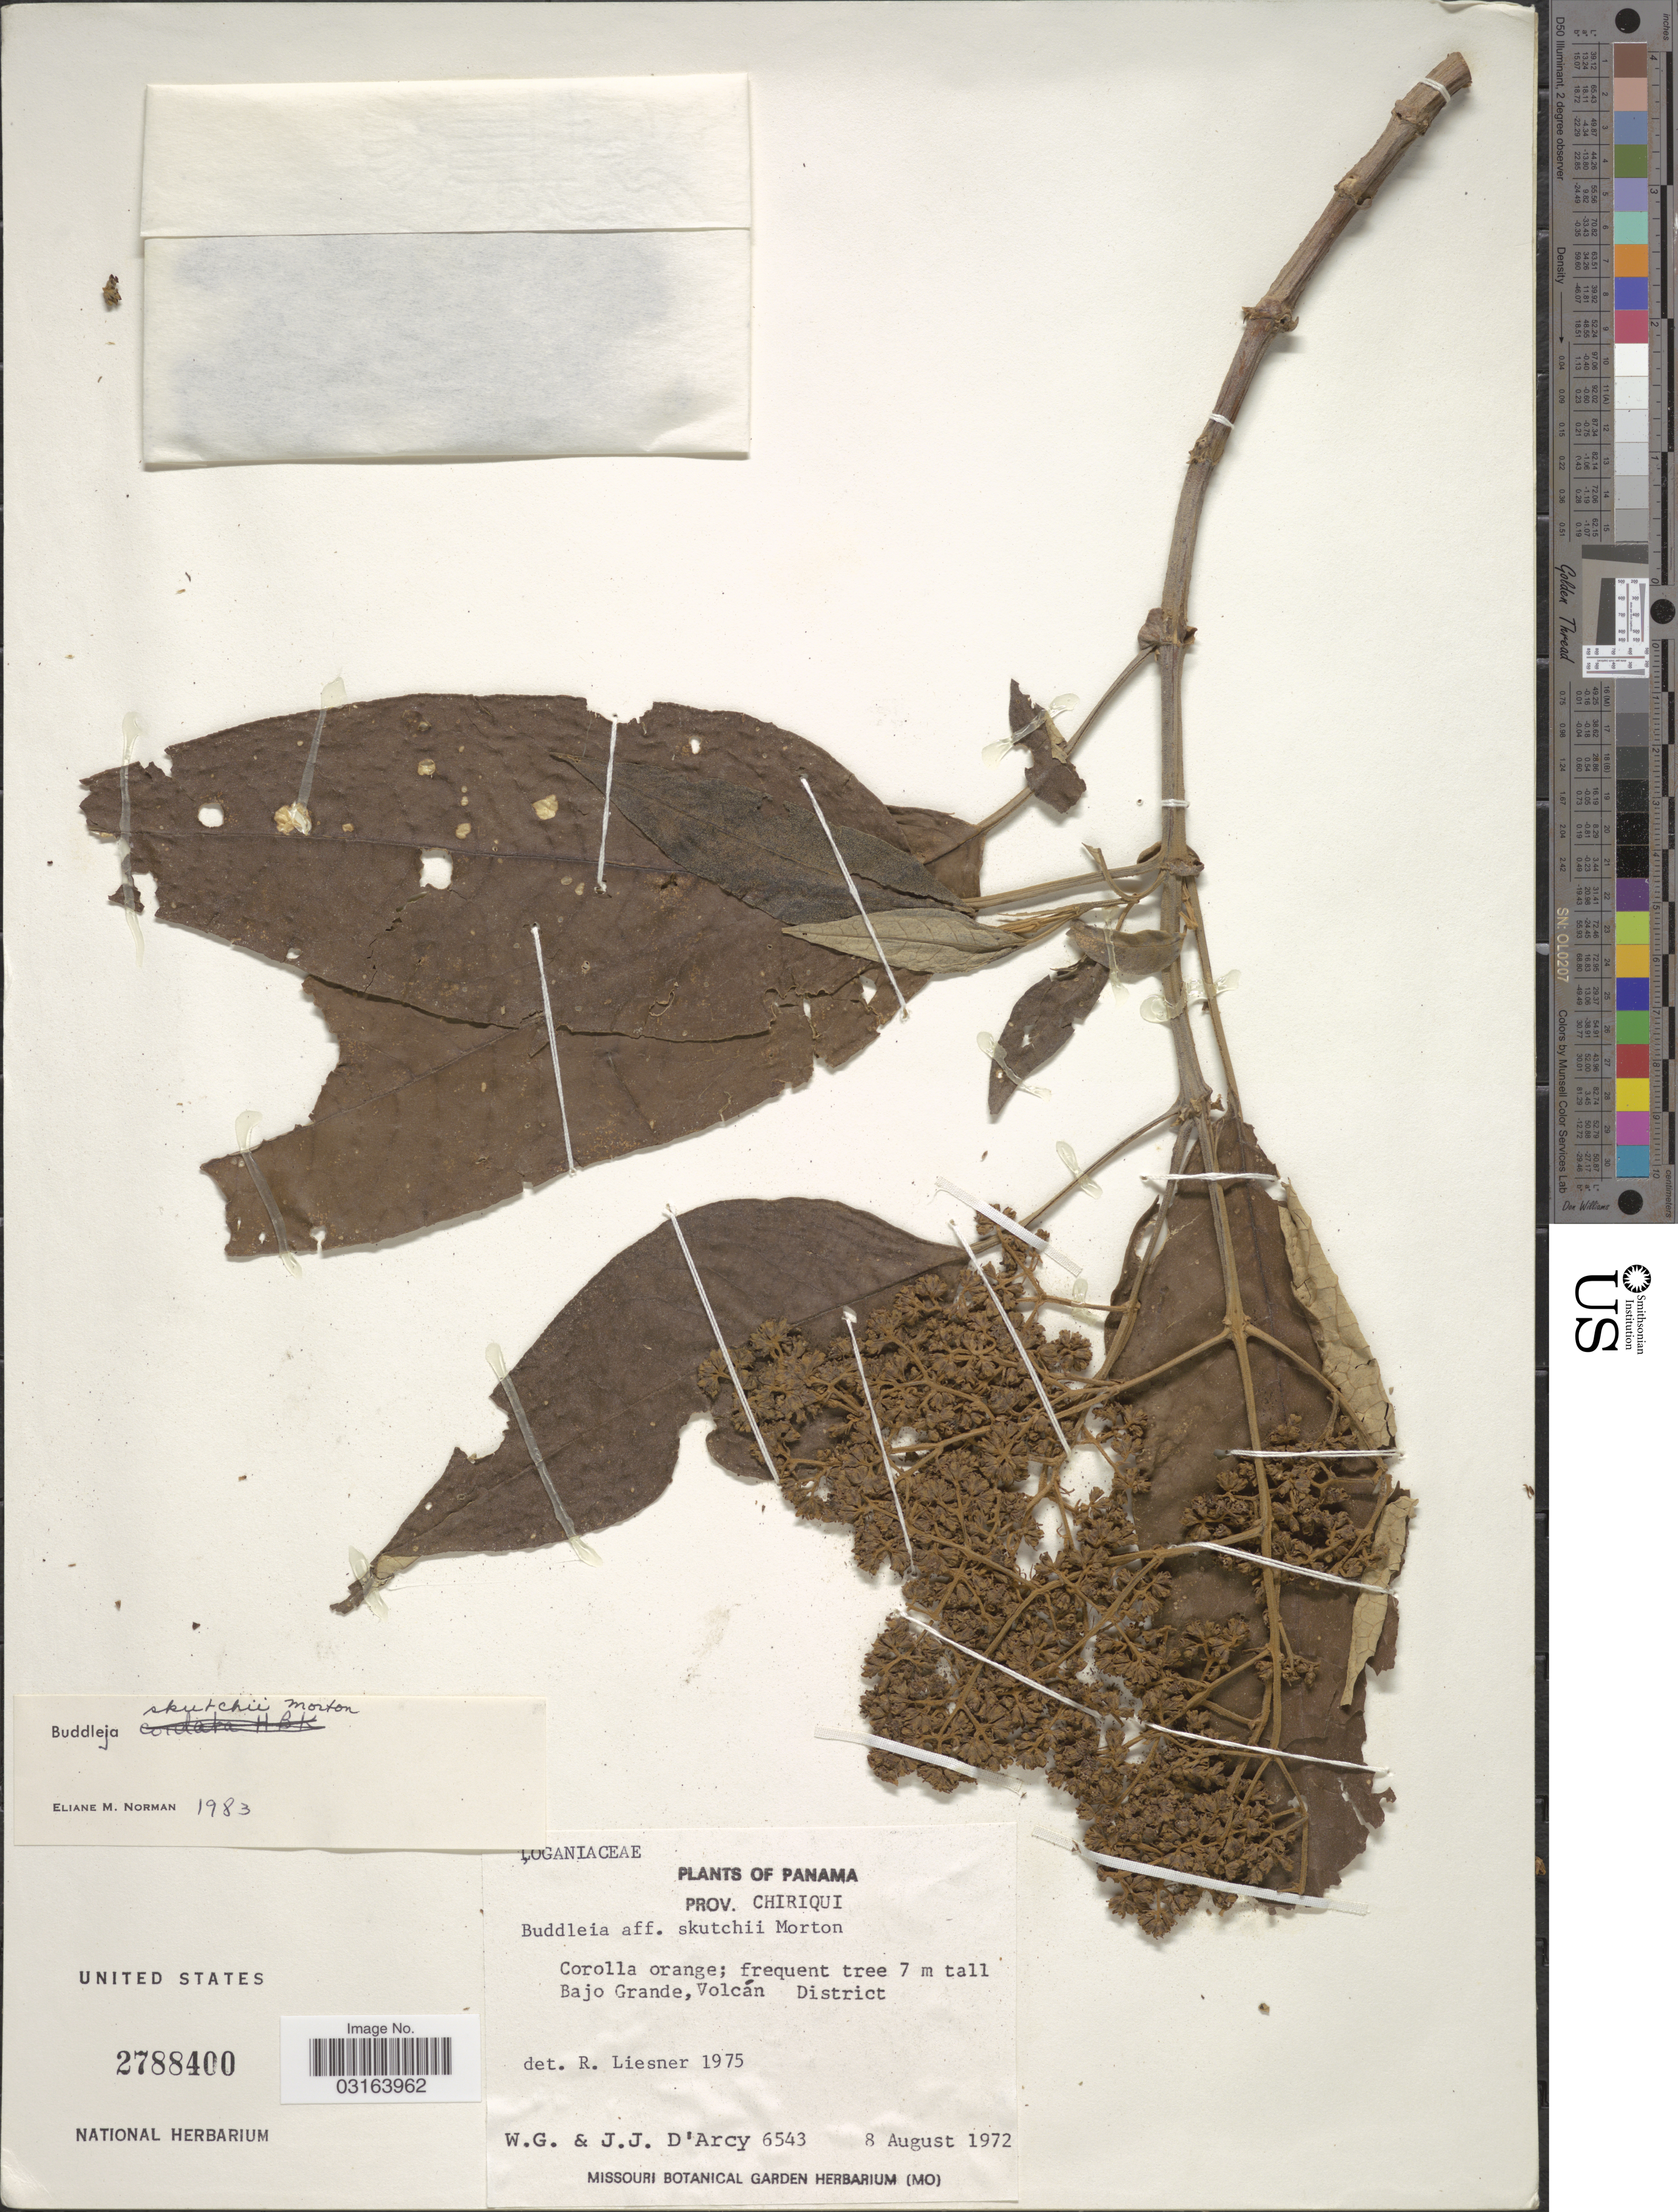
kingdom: Plantae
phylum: Tracheophyta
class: Magnoliopsida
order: Lamiales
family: Scrophulariaceae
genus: Buddleja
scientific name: Buddleja skutchii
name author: C.V. Morton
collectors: W. G. D'Arcy & J. J. D'Arcy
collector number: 6543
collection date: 1972-08-08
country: Panama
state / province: Chiriqui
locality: Bajo Grande, Volcán District.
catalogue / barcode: US 2788400